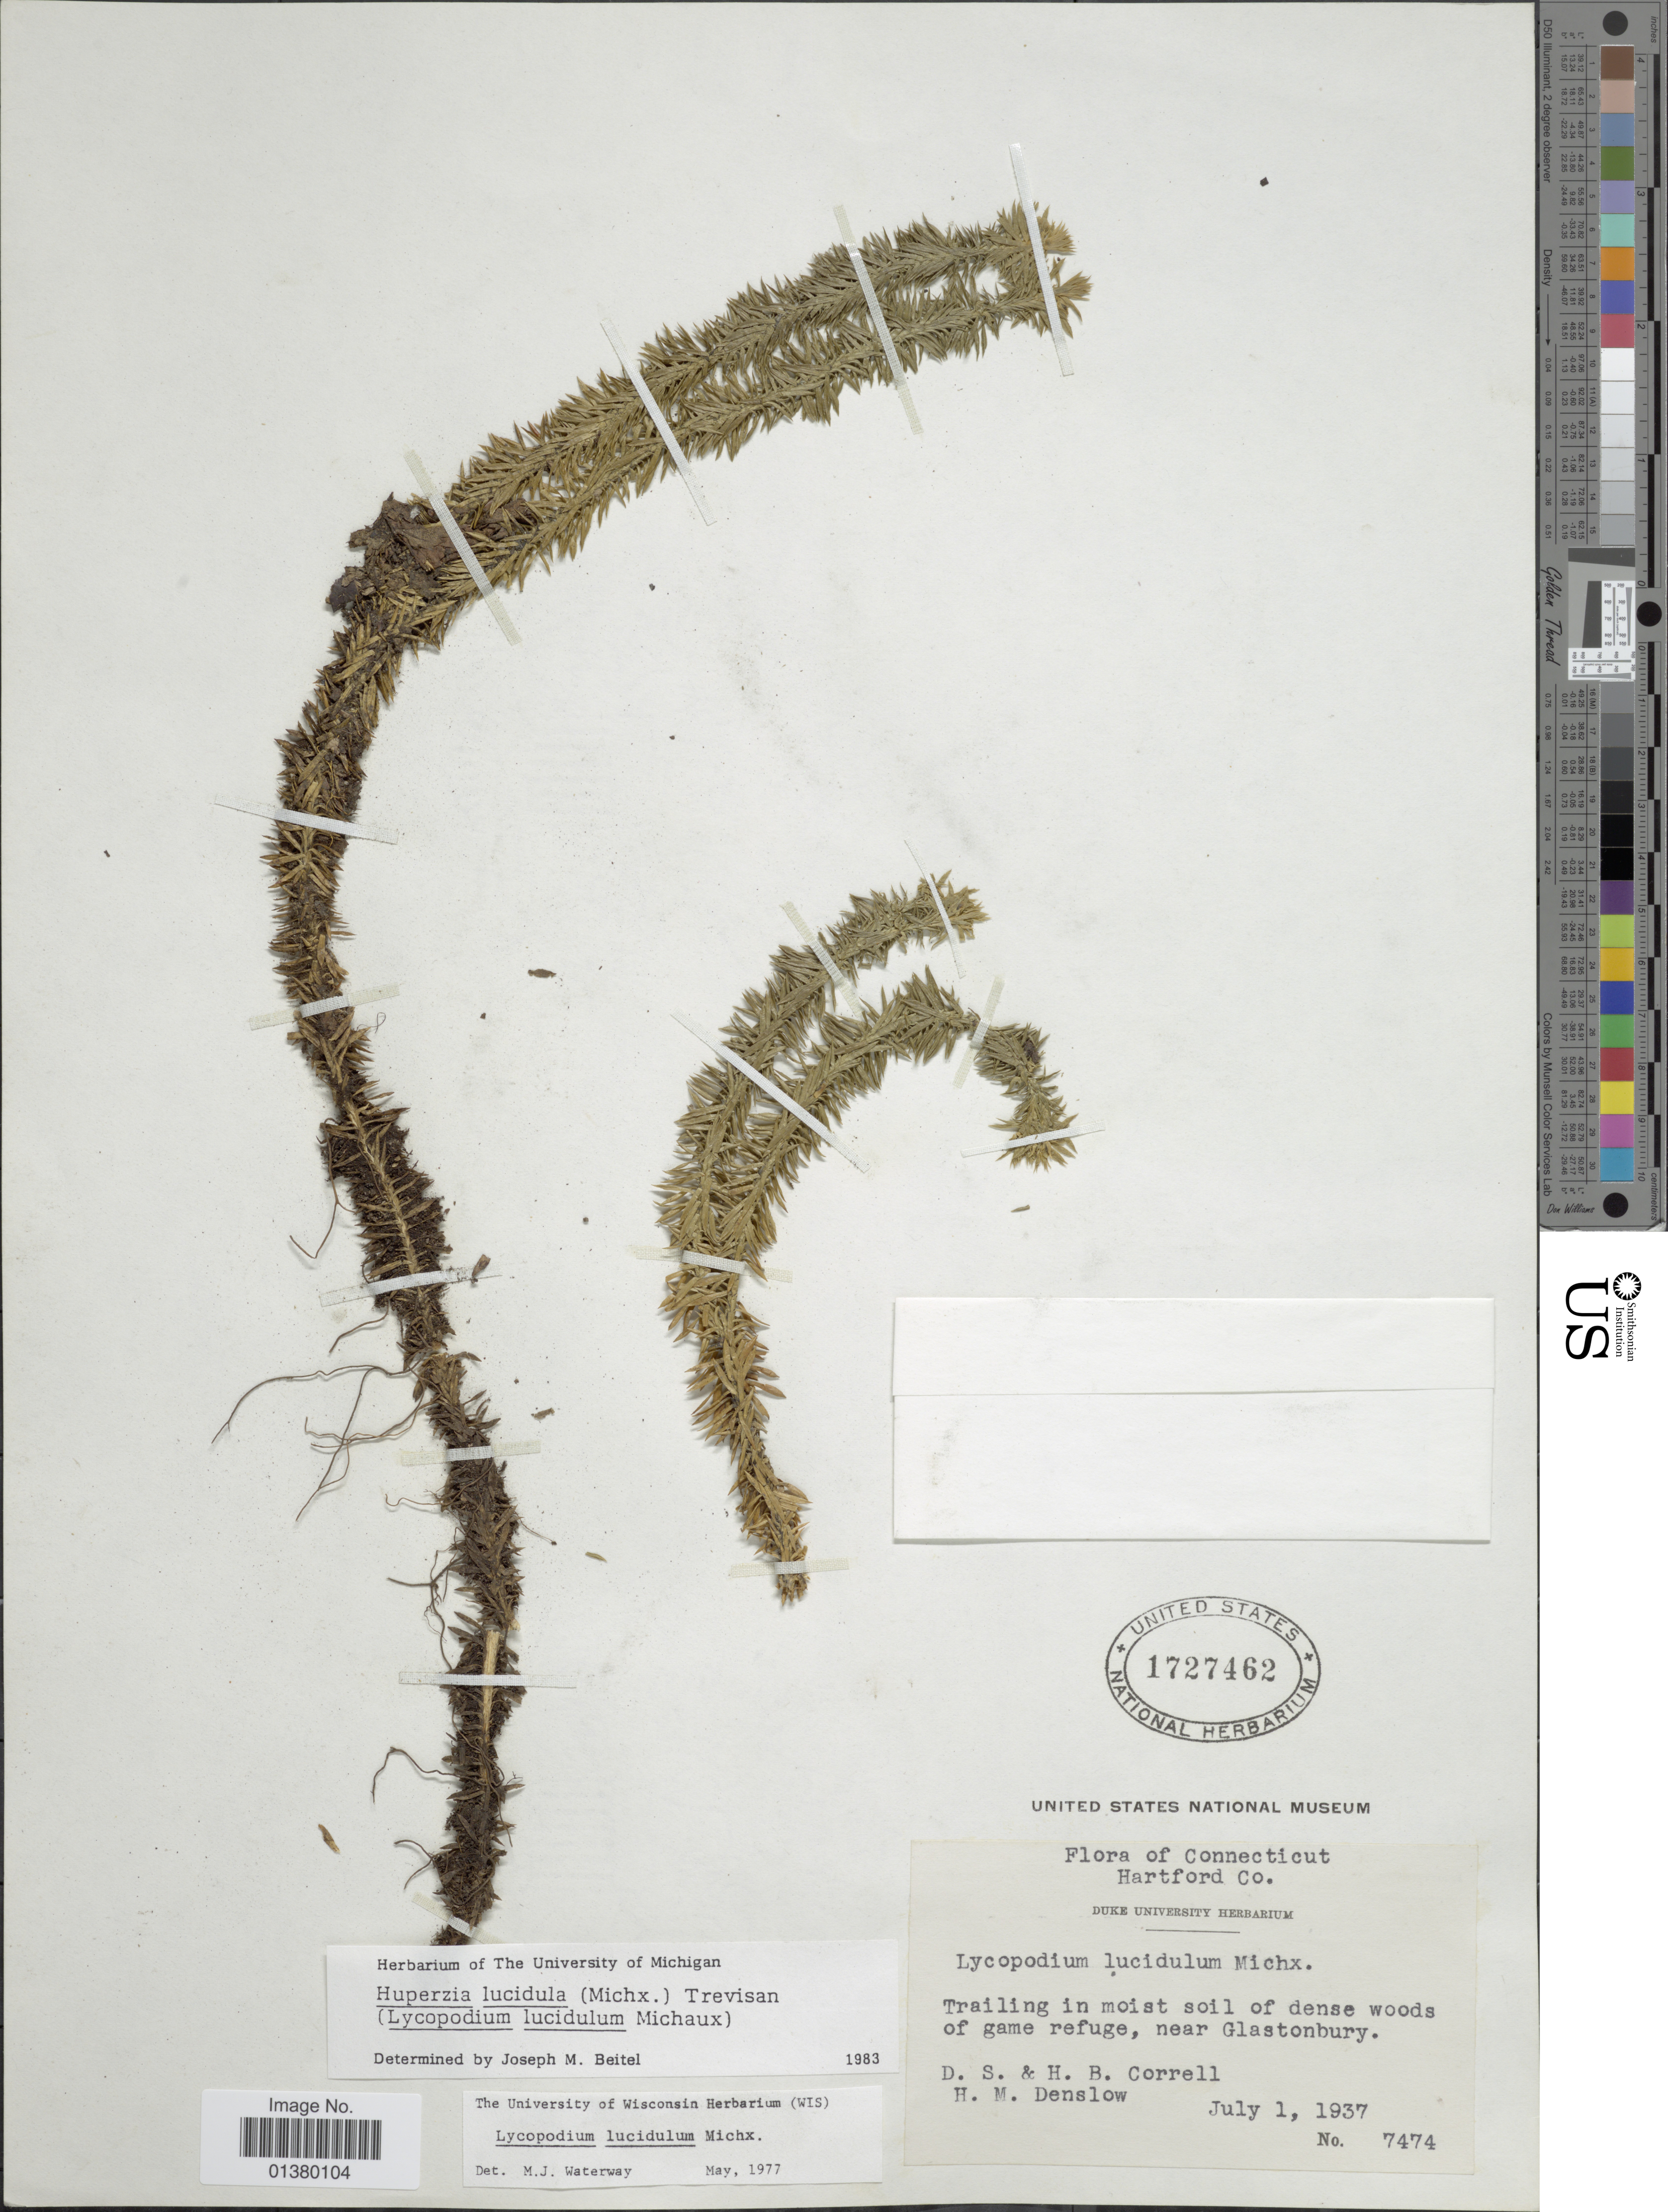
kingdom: Plantae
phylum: Tracheophyta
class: Lycopodiopsida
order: Lycopodiales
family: Lycopodiaceae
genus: Huperzia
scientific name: Huperzia lucidula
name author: (Michx.) Trevis.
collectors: D. S. Correll, H. Correll & H. Denslow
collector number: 7474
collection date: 1937-07-01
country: United States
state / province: Connecticut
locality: Hartford Co, Trailing in moist soil of dense woods of game refuge, near Glastonbury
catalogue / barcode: US 1727462